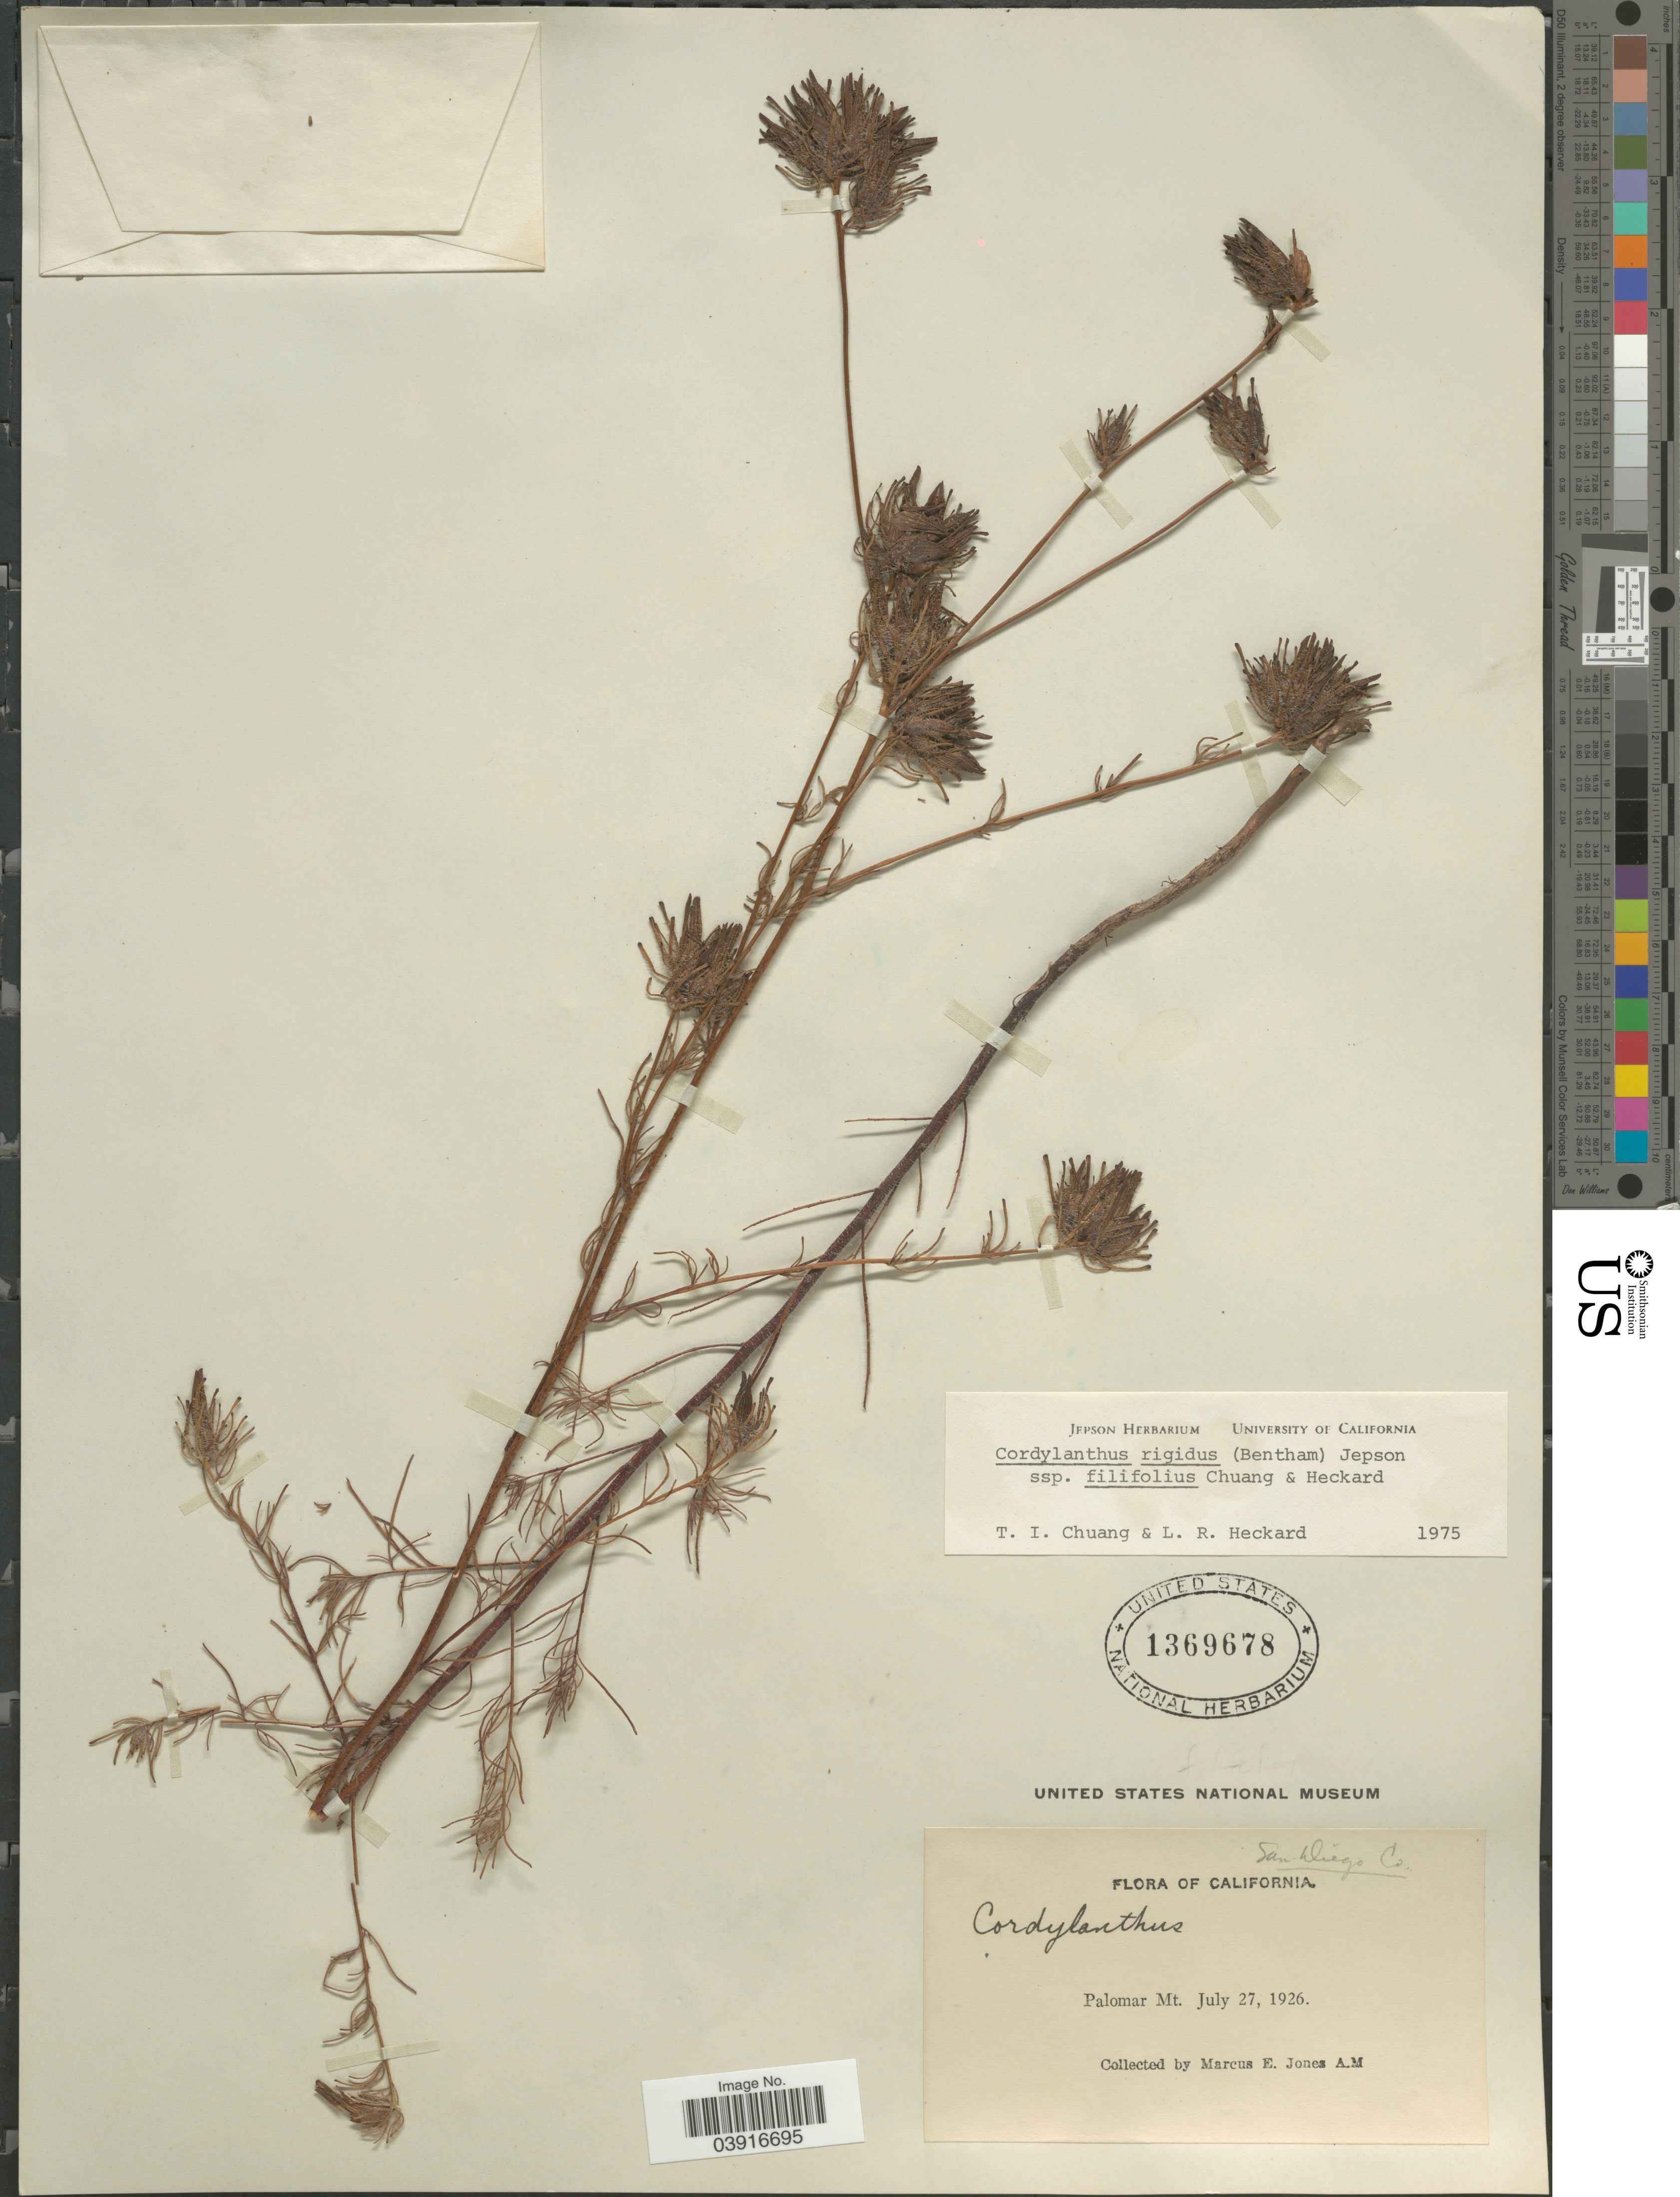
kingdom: Plantae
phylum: Tracheophyta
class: Magnoliopsida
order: Lamiales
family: Orobanchaceae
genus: Cordylanthus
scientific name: Cordylanthus rigidus subsp. filifolius T.I. Chuang & Heckard, ined.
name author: T.I. Chuang & Heckard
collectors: M. E. Jones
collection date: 1926-07-27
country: United States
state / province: California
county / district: San Diego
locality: San Diego Co. Palomar Mt.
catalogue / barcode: US 1369678